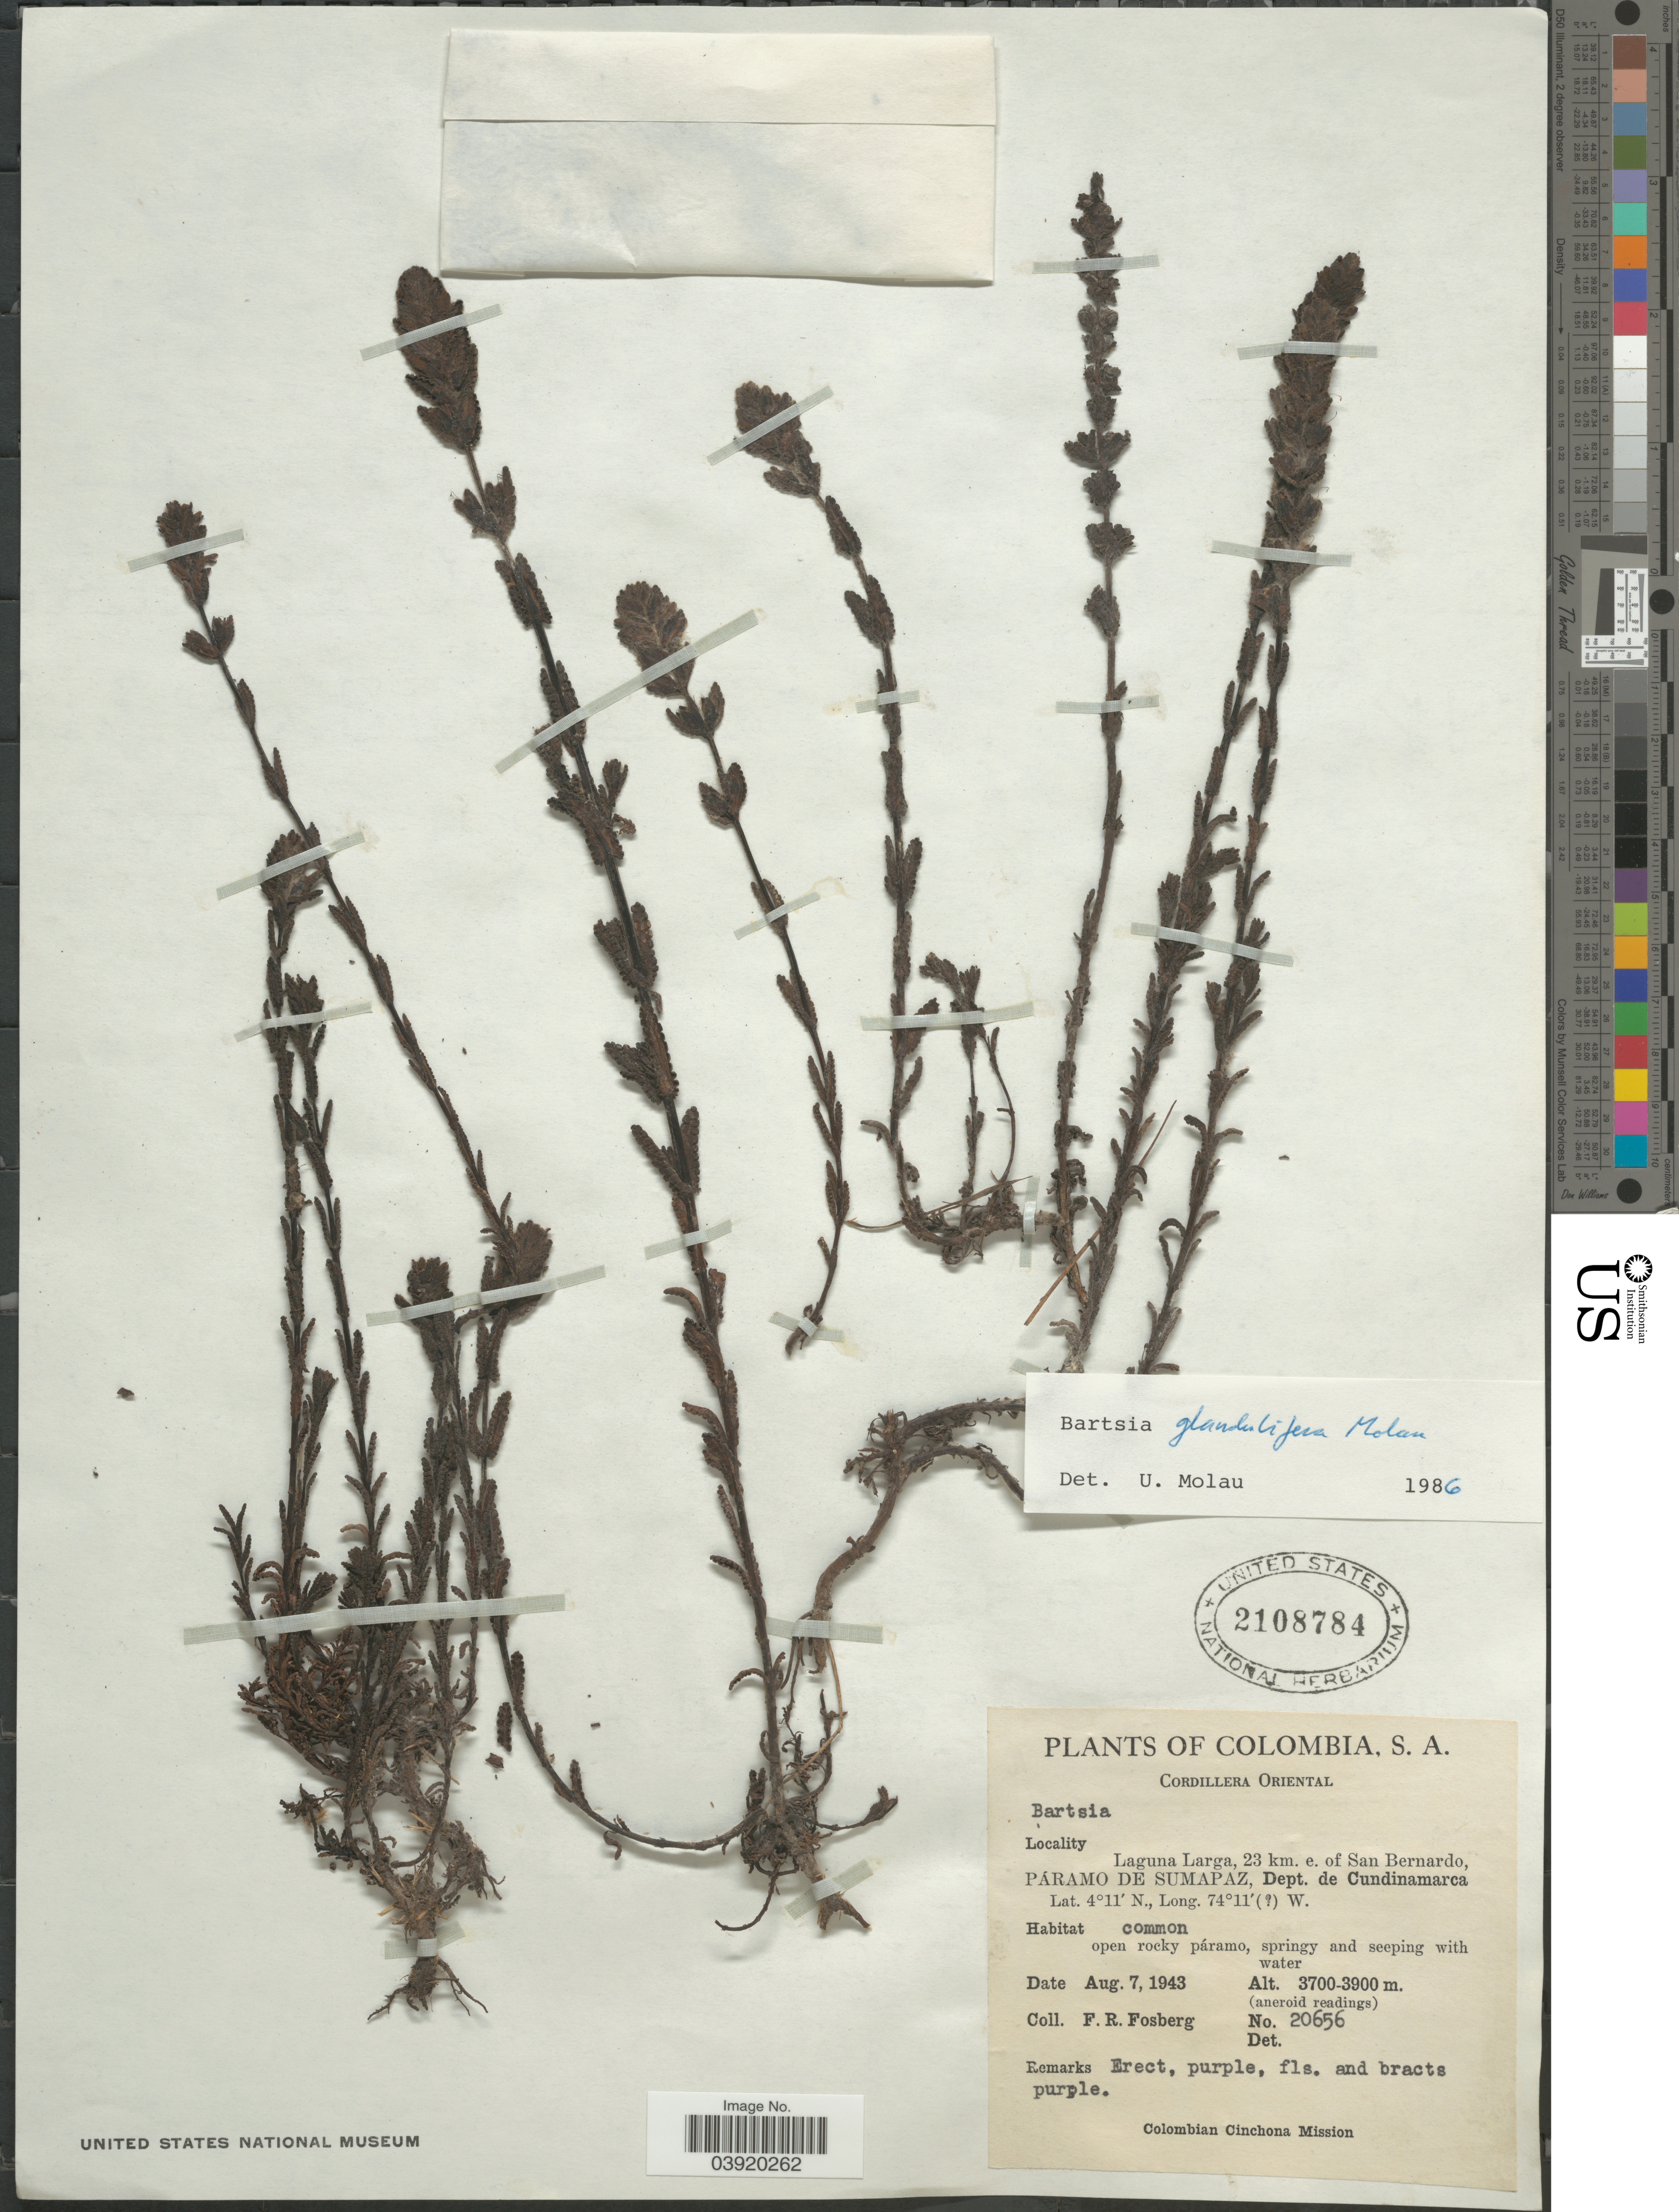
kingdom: Plantae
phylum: Tracheophyta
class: Magnoliopsida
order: Lamiales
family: Orobanchaceae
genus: Bartsia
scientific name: Bartsia glandulifera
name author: Molau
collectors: F. R. Fosberg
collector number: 20656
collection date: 1943-08-07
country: Colombia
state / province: Cundinamarca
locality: Cordillera Oriental. Laguna Larga, 23 km. e. of San Bernardo, Páramo de Sumapaz, Dept. de Cundinamarca.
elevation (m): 3700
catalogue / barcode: US 2108784